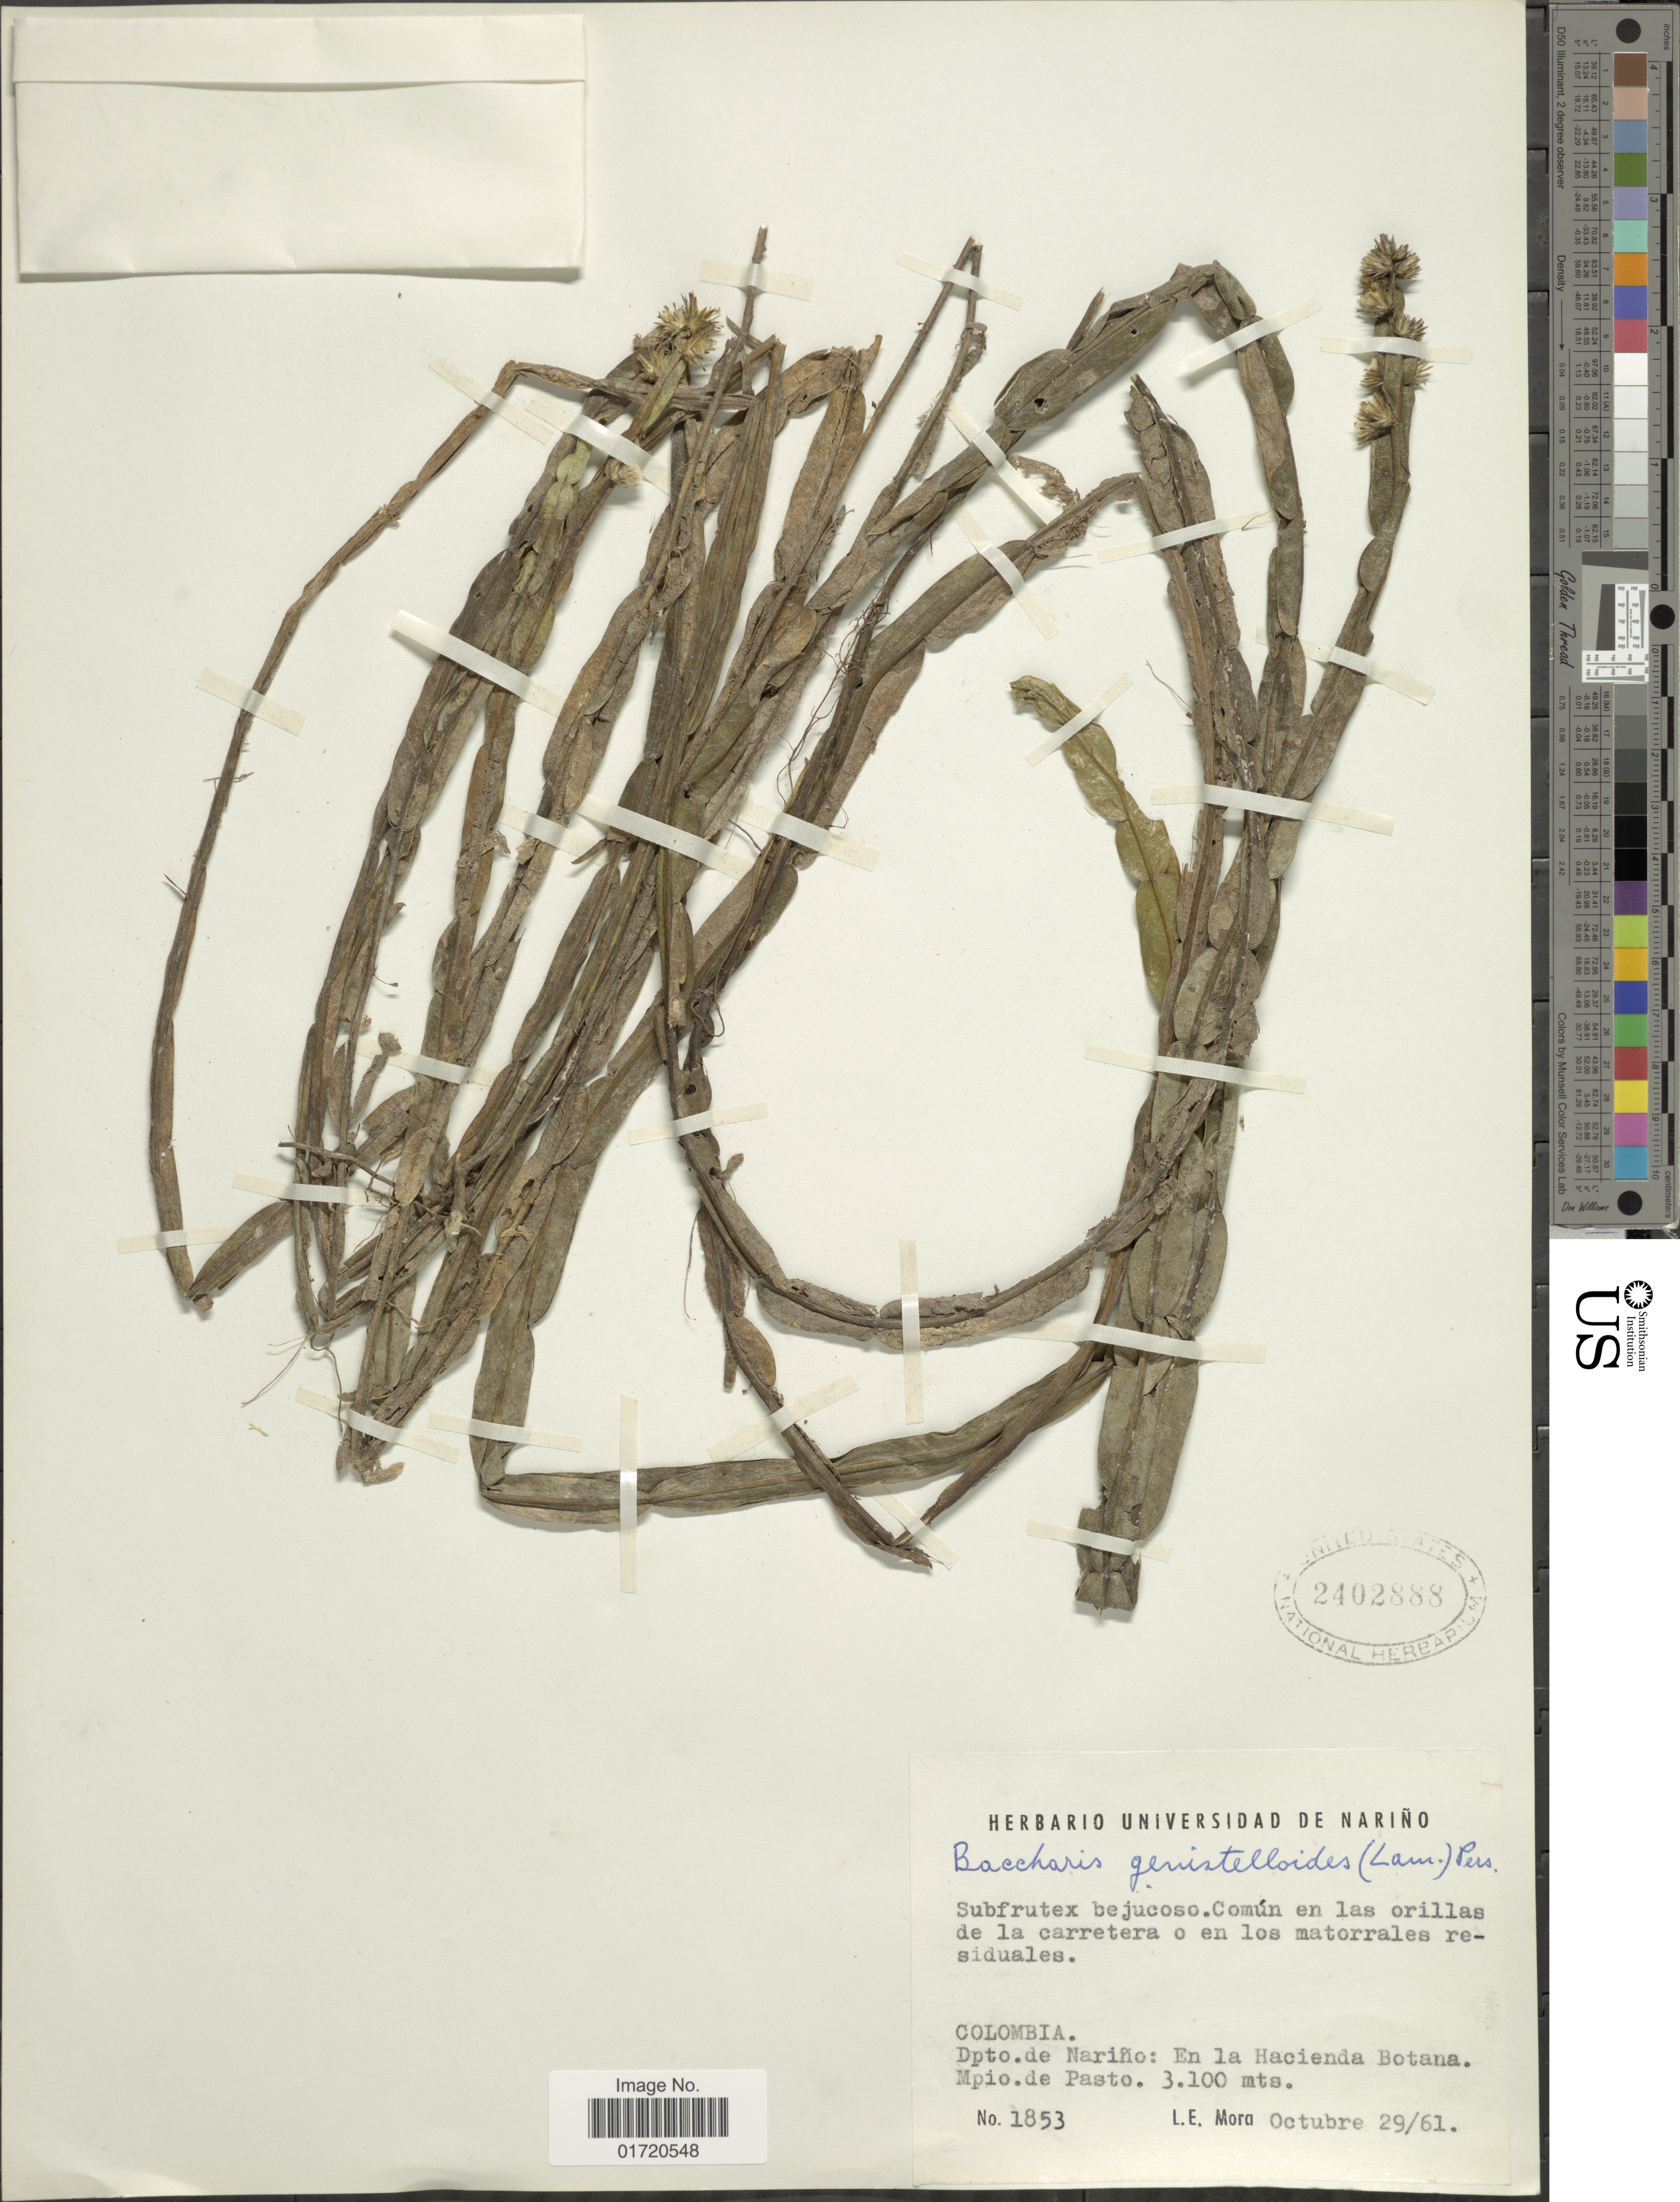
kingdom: Plantae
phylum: Tracheophyta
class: Magnoliopsida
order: Asterales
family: Asteraceae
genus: Baccharis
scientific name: Baccharis genistelloides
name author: (Lam.) Pers.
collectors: L. Mora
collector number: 1853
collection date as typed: Transcribed d/m/y: 29/1/61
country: Colombia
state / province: Nariño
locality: En la Hacienda Botana. Mpio. De Pasto.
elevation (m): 3100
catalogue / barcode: US 2402888